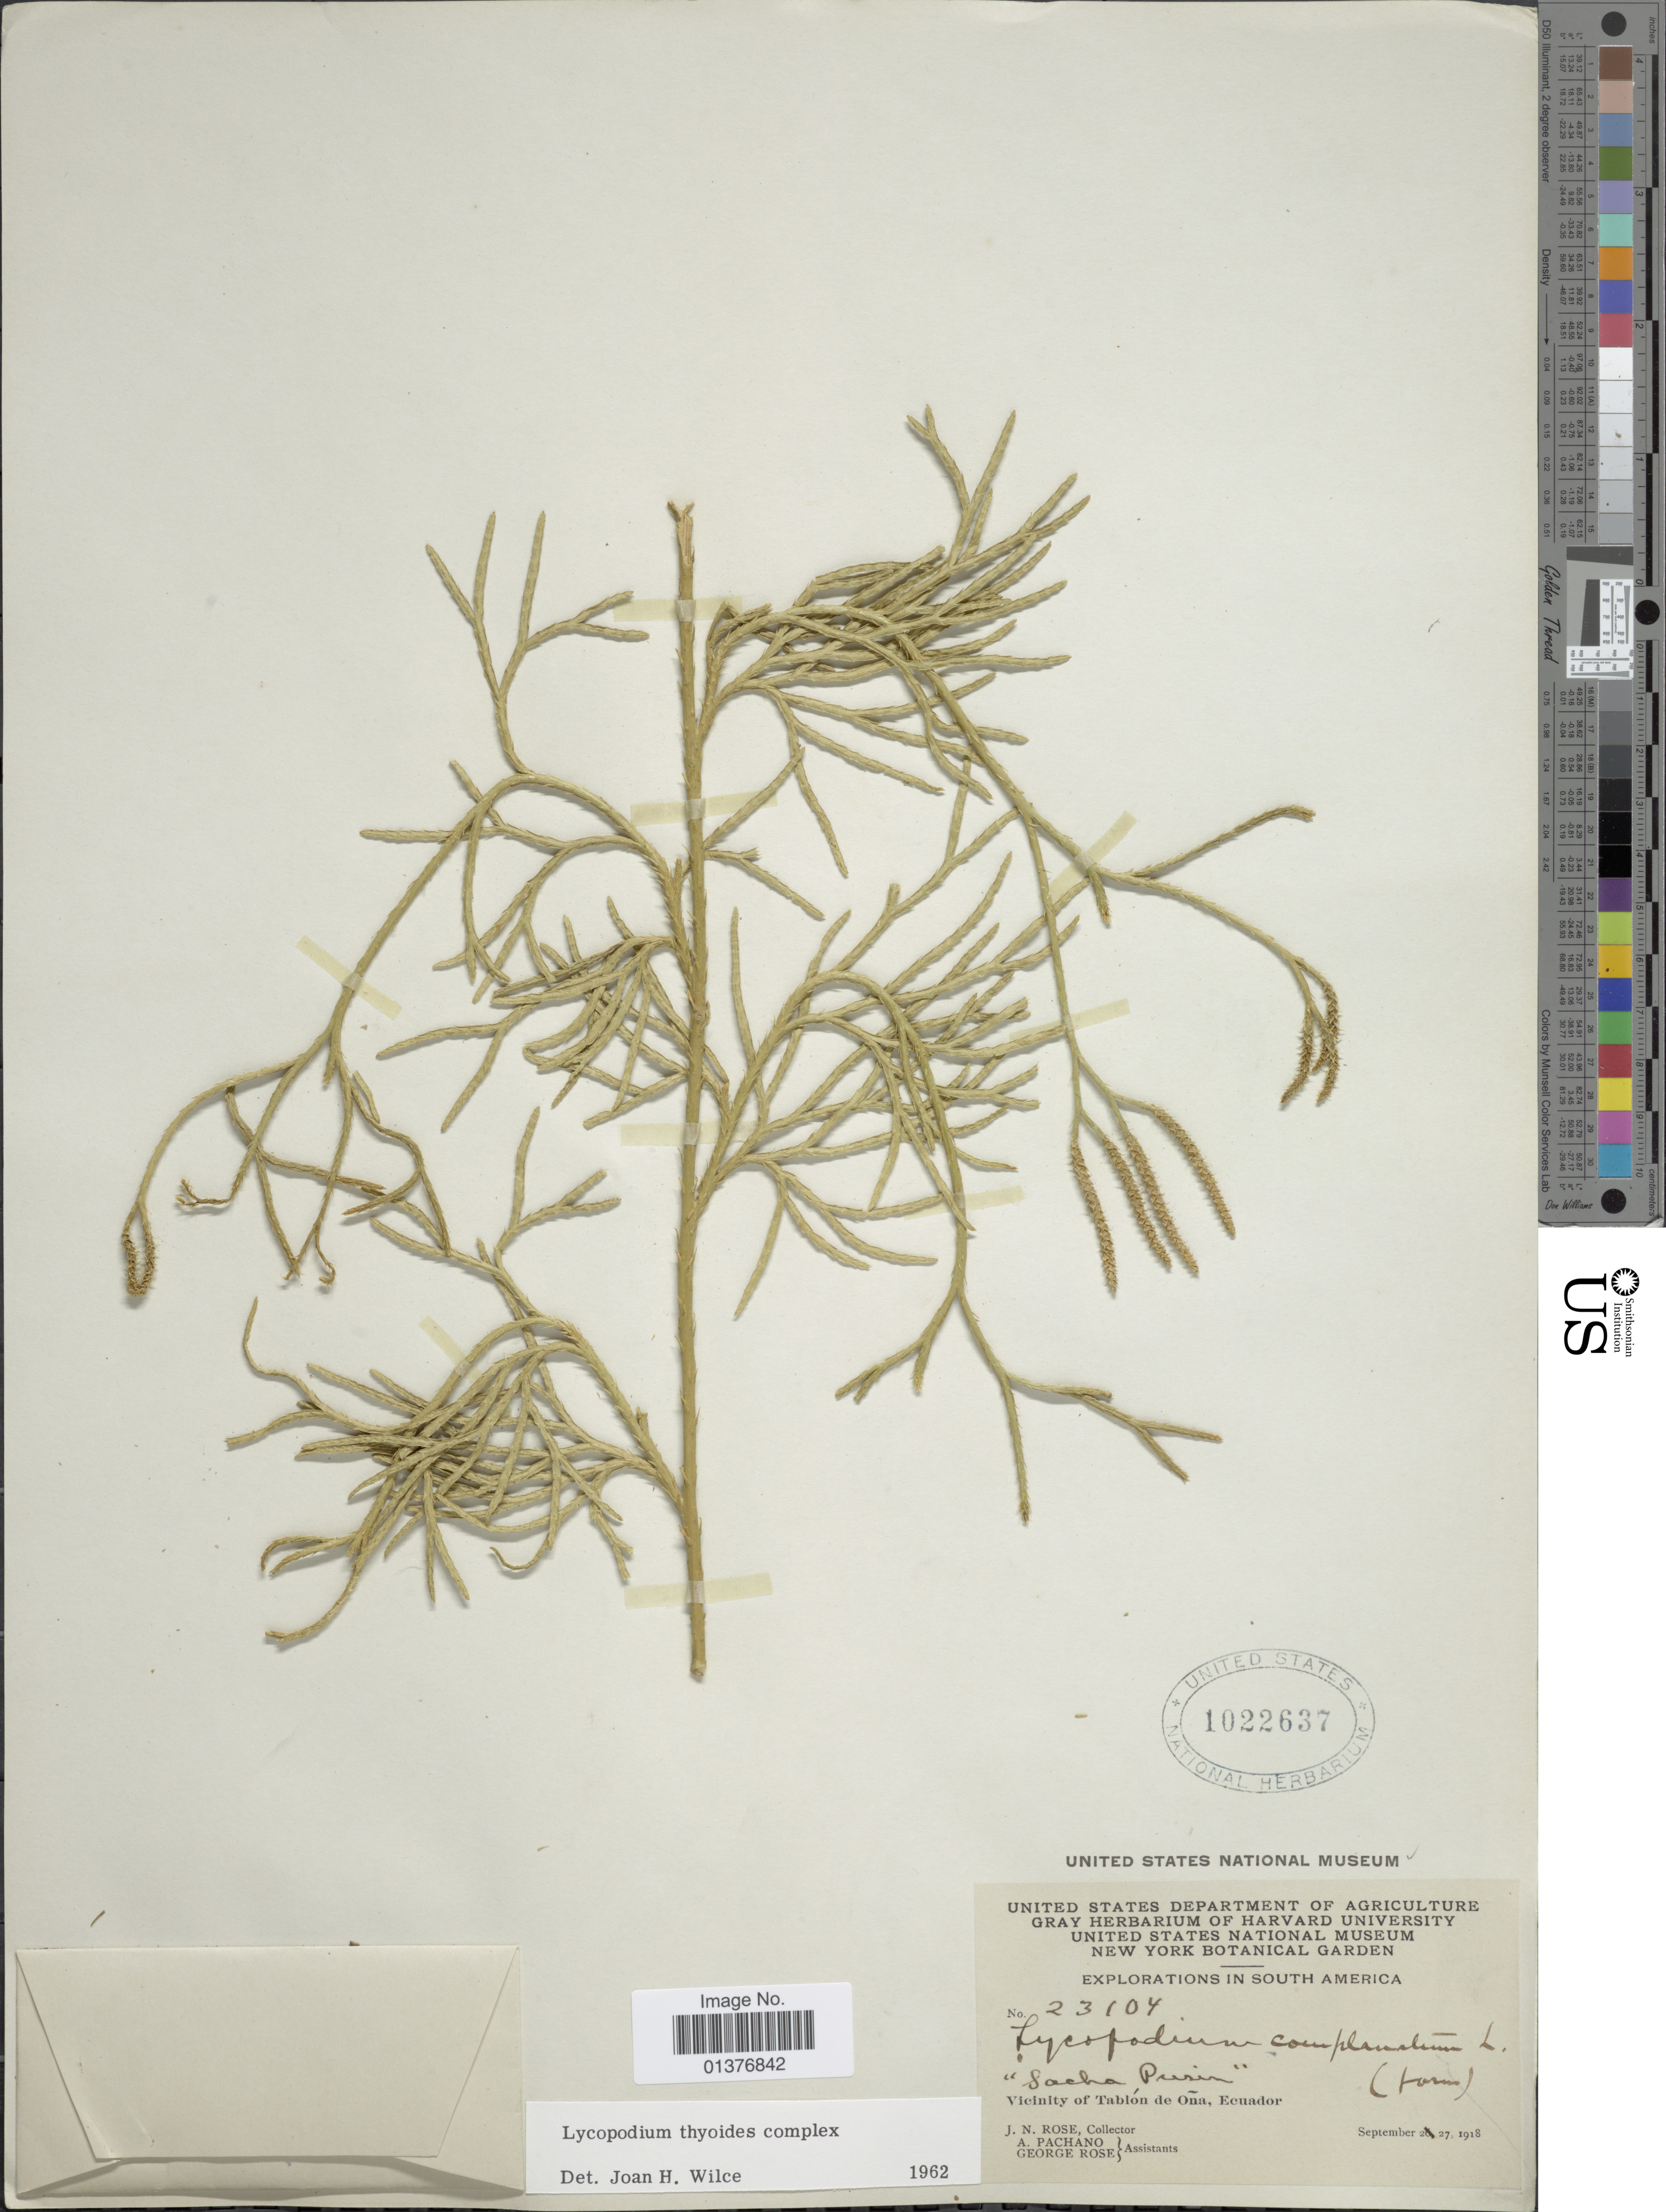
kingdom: Plantae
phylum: Tracheophyta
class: Lycopodiopsida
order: Lycopodiales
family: Lycopodiaceae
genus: Diphasiastrum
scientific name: Diphasiastrum thyoides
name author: (Humb. & Bonpl. ex Willd.) Holub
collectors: J. N. Rose, A. Pachano & G. Rose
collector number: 23104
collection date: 1918-09-27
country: Ecuador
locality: Vicinity of Tablón de Oña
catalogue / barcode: US 1022637